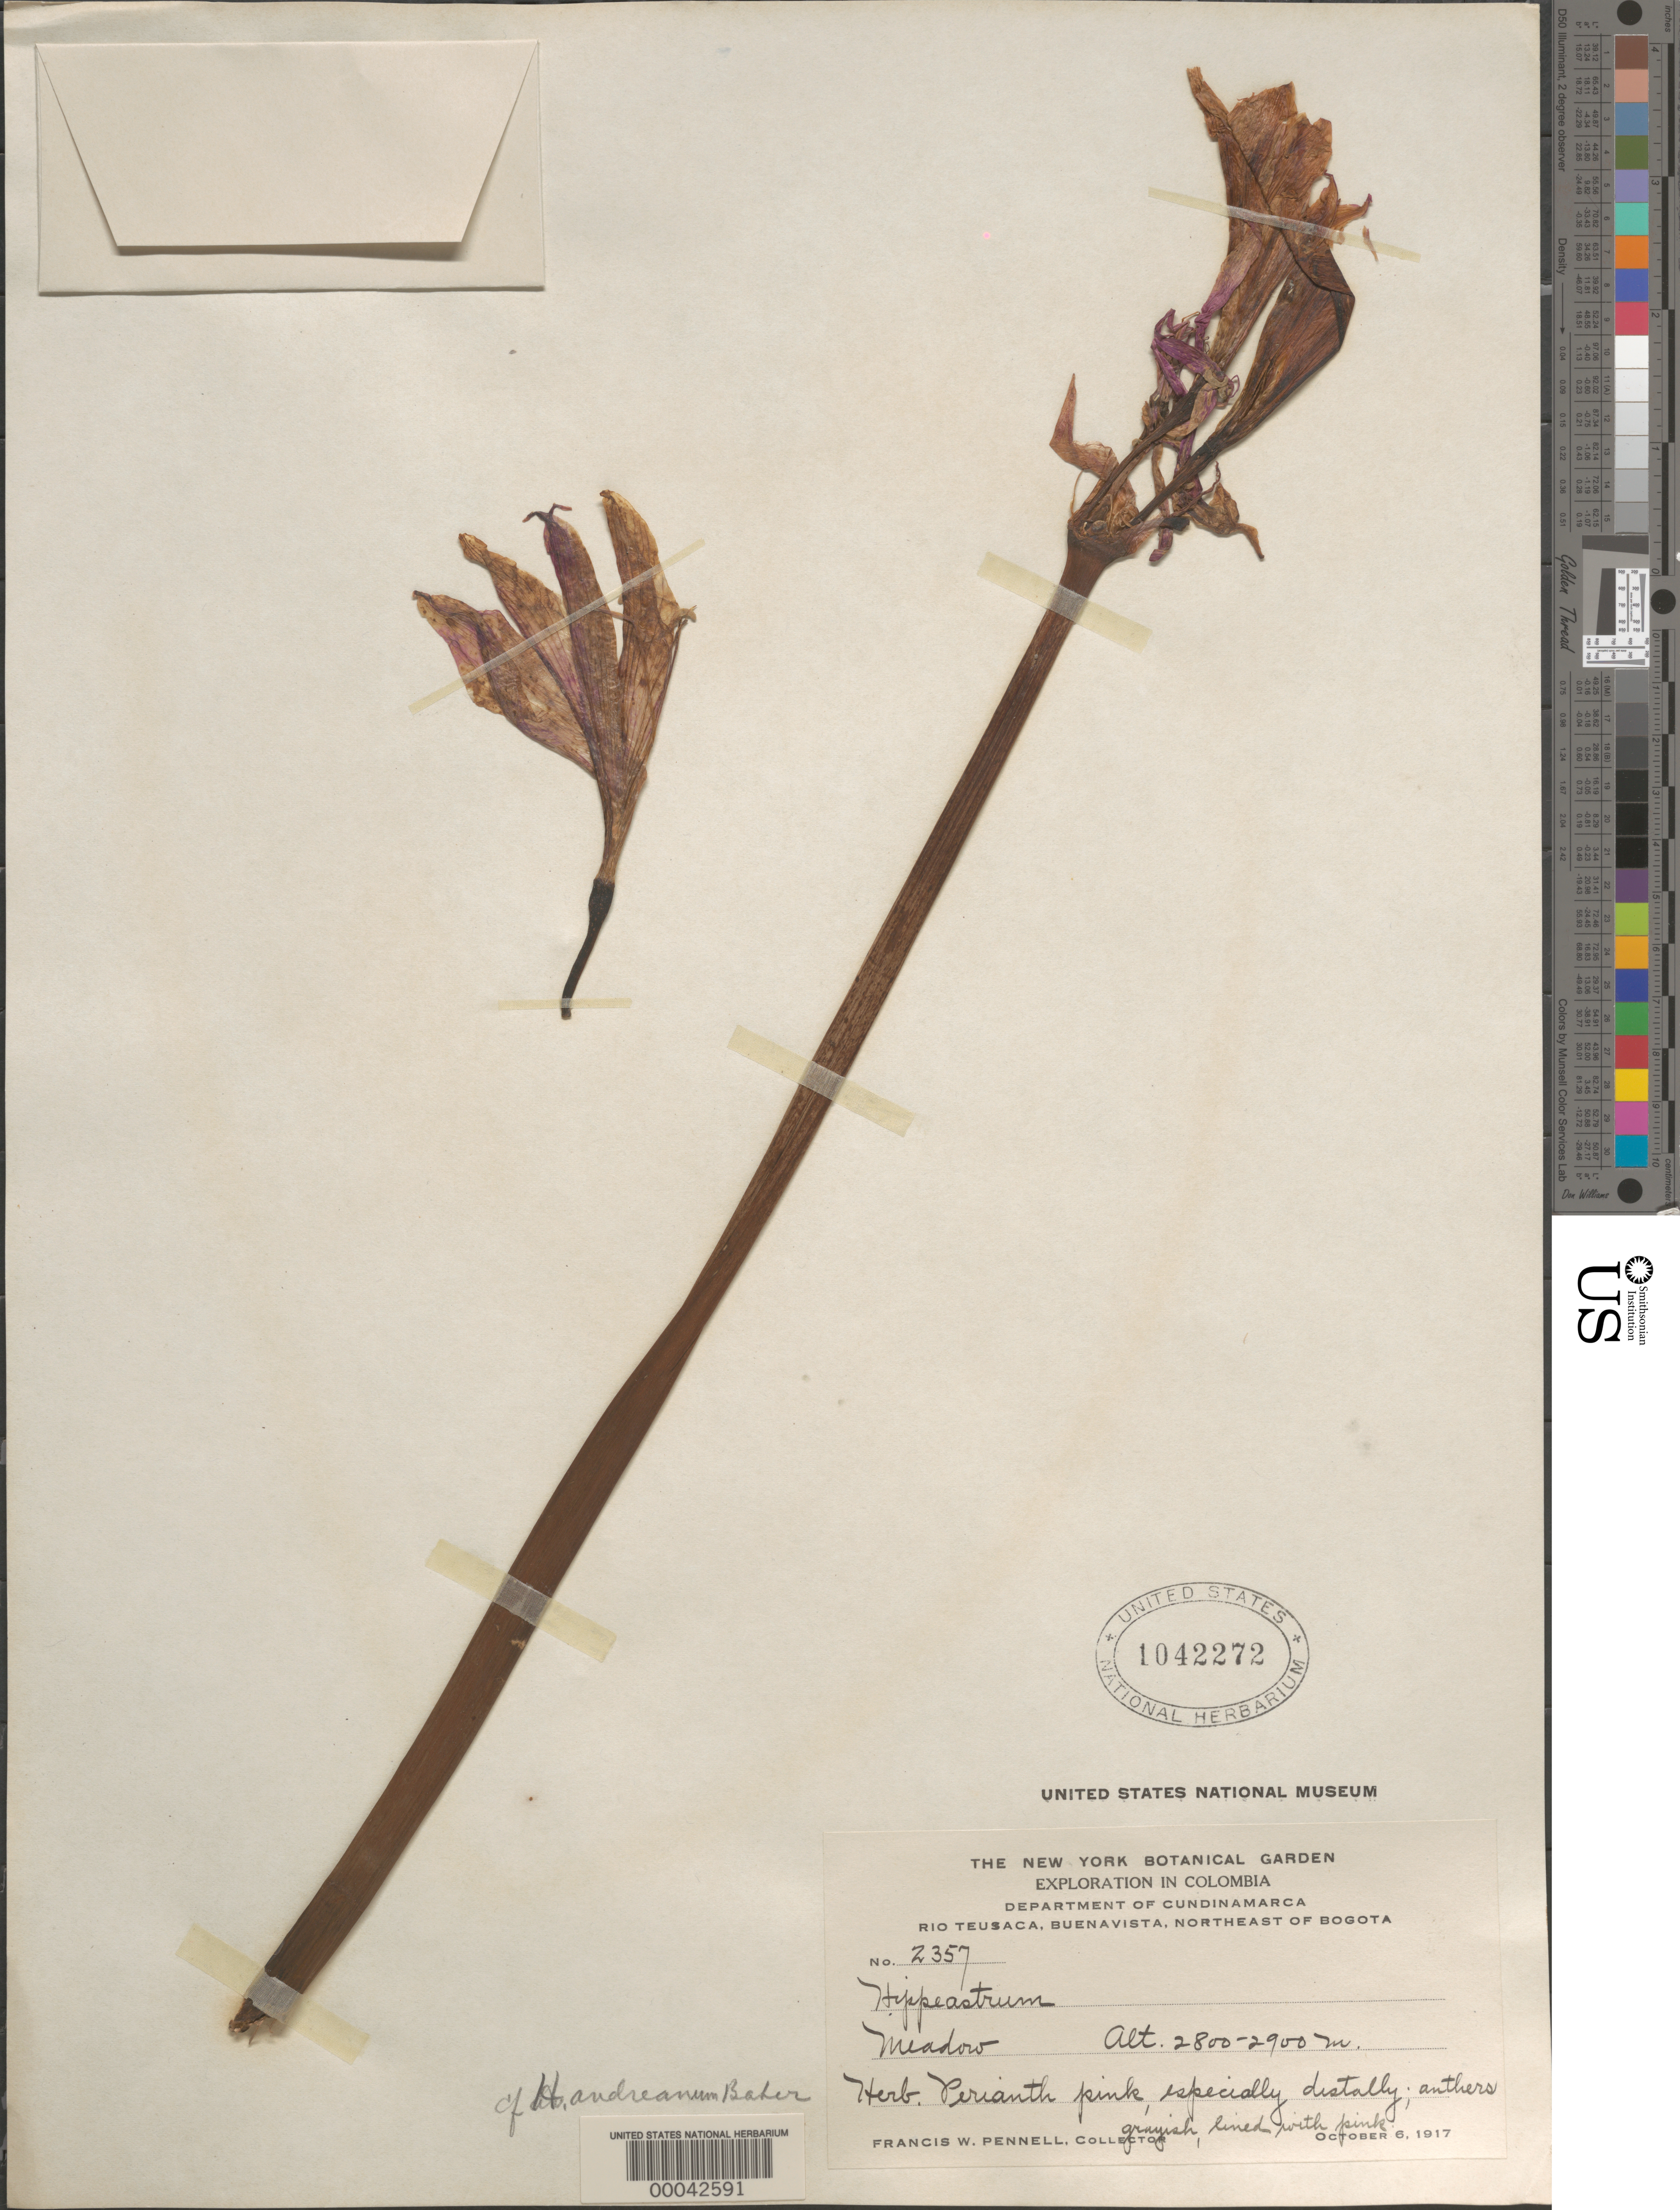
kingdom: Plantae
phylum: Tracheophyta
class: Liliopsida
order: Asparagales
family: Amaryllidaceae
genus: Hippeastrum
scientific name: Hippeastrum andreanum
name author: Baker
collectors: F. W. Pennell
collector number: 2357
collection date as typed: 06 Oct 1917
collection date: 1917-10-06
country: Colombia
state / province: Cundinamarca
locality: Rio Teusaca, Buena Vista, NE of Bogota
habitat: Meadow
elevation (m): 2800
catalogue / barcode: US 1042272